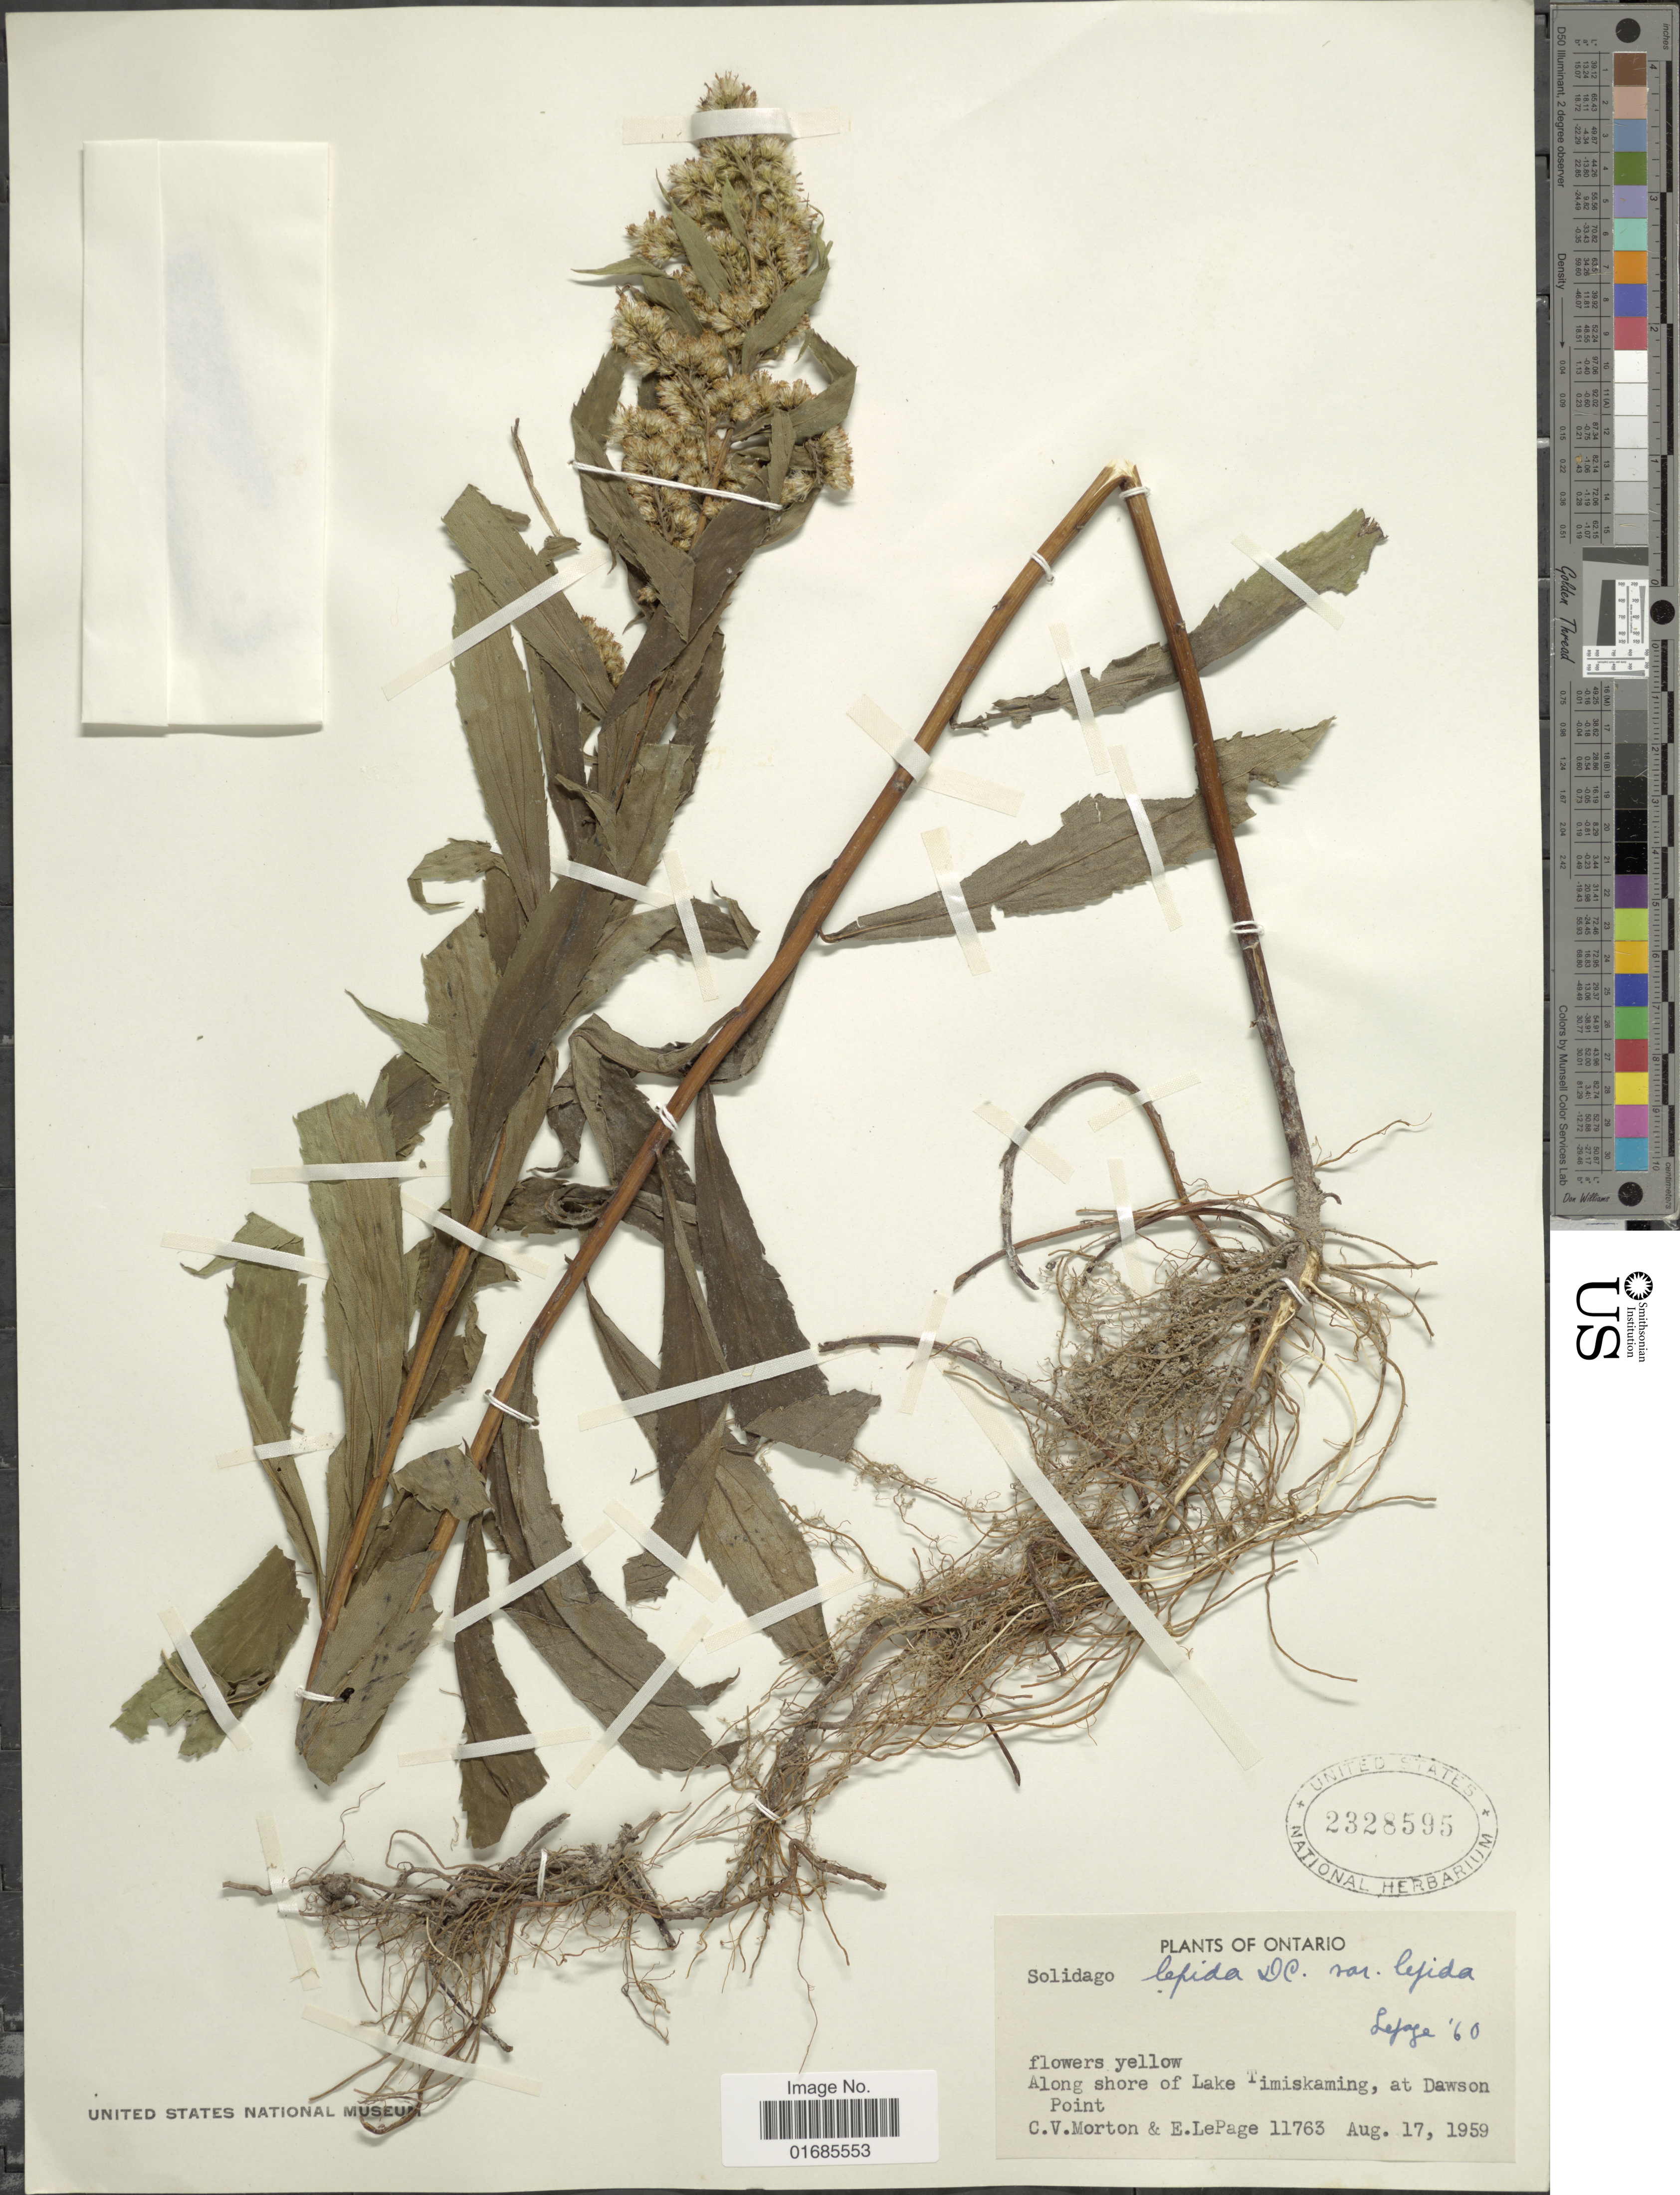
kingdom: Plantae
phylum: Tracheophyta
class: Magnoliopsida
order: Asterales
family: Asteraceae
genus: Solidago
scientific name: Solidago canadensis var. salebrosa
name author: (Piper) M.E. Jones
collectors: C. V. Morton & E. Lepage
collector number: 11763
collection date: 1959-08-17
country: Canada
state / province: Ontario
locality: Along shore of Lake Timiskaming, at Dawson Point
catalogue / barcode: US 2328595